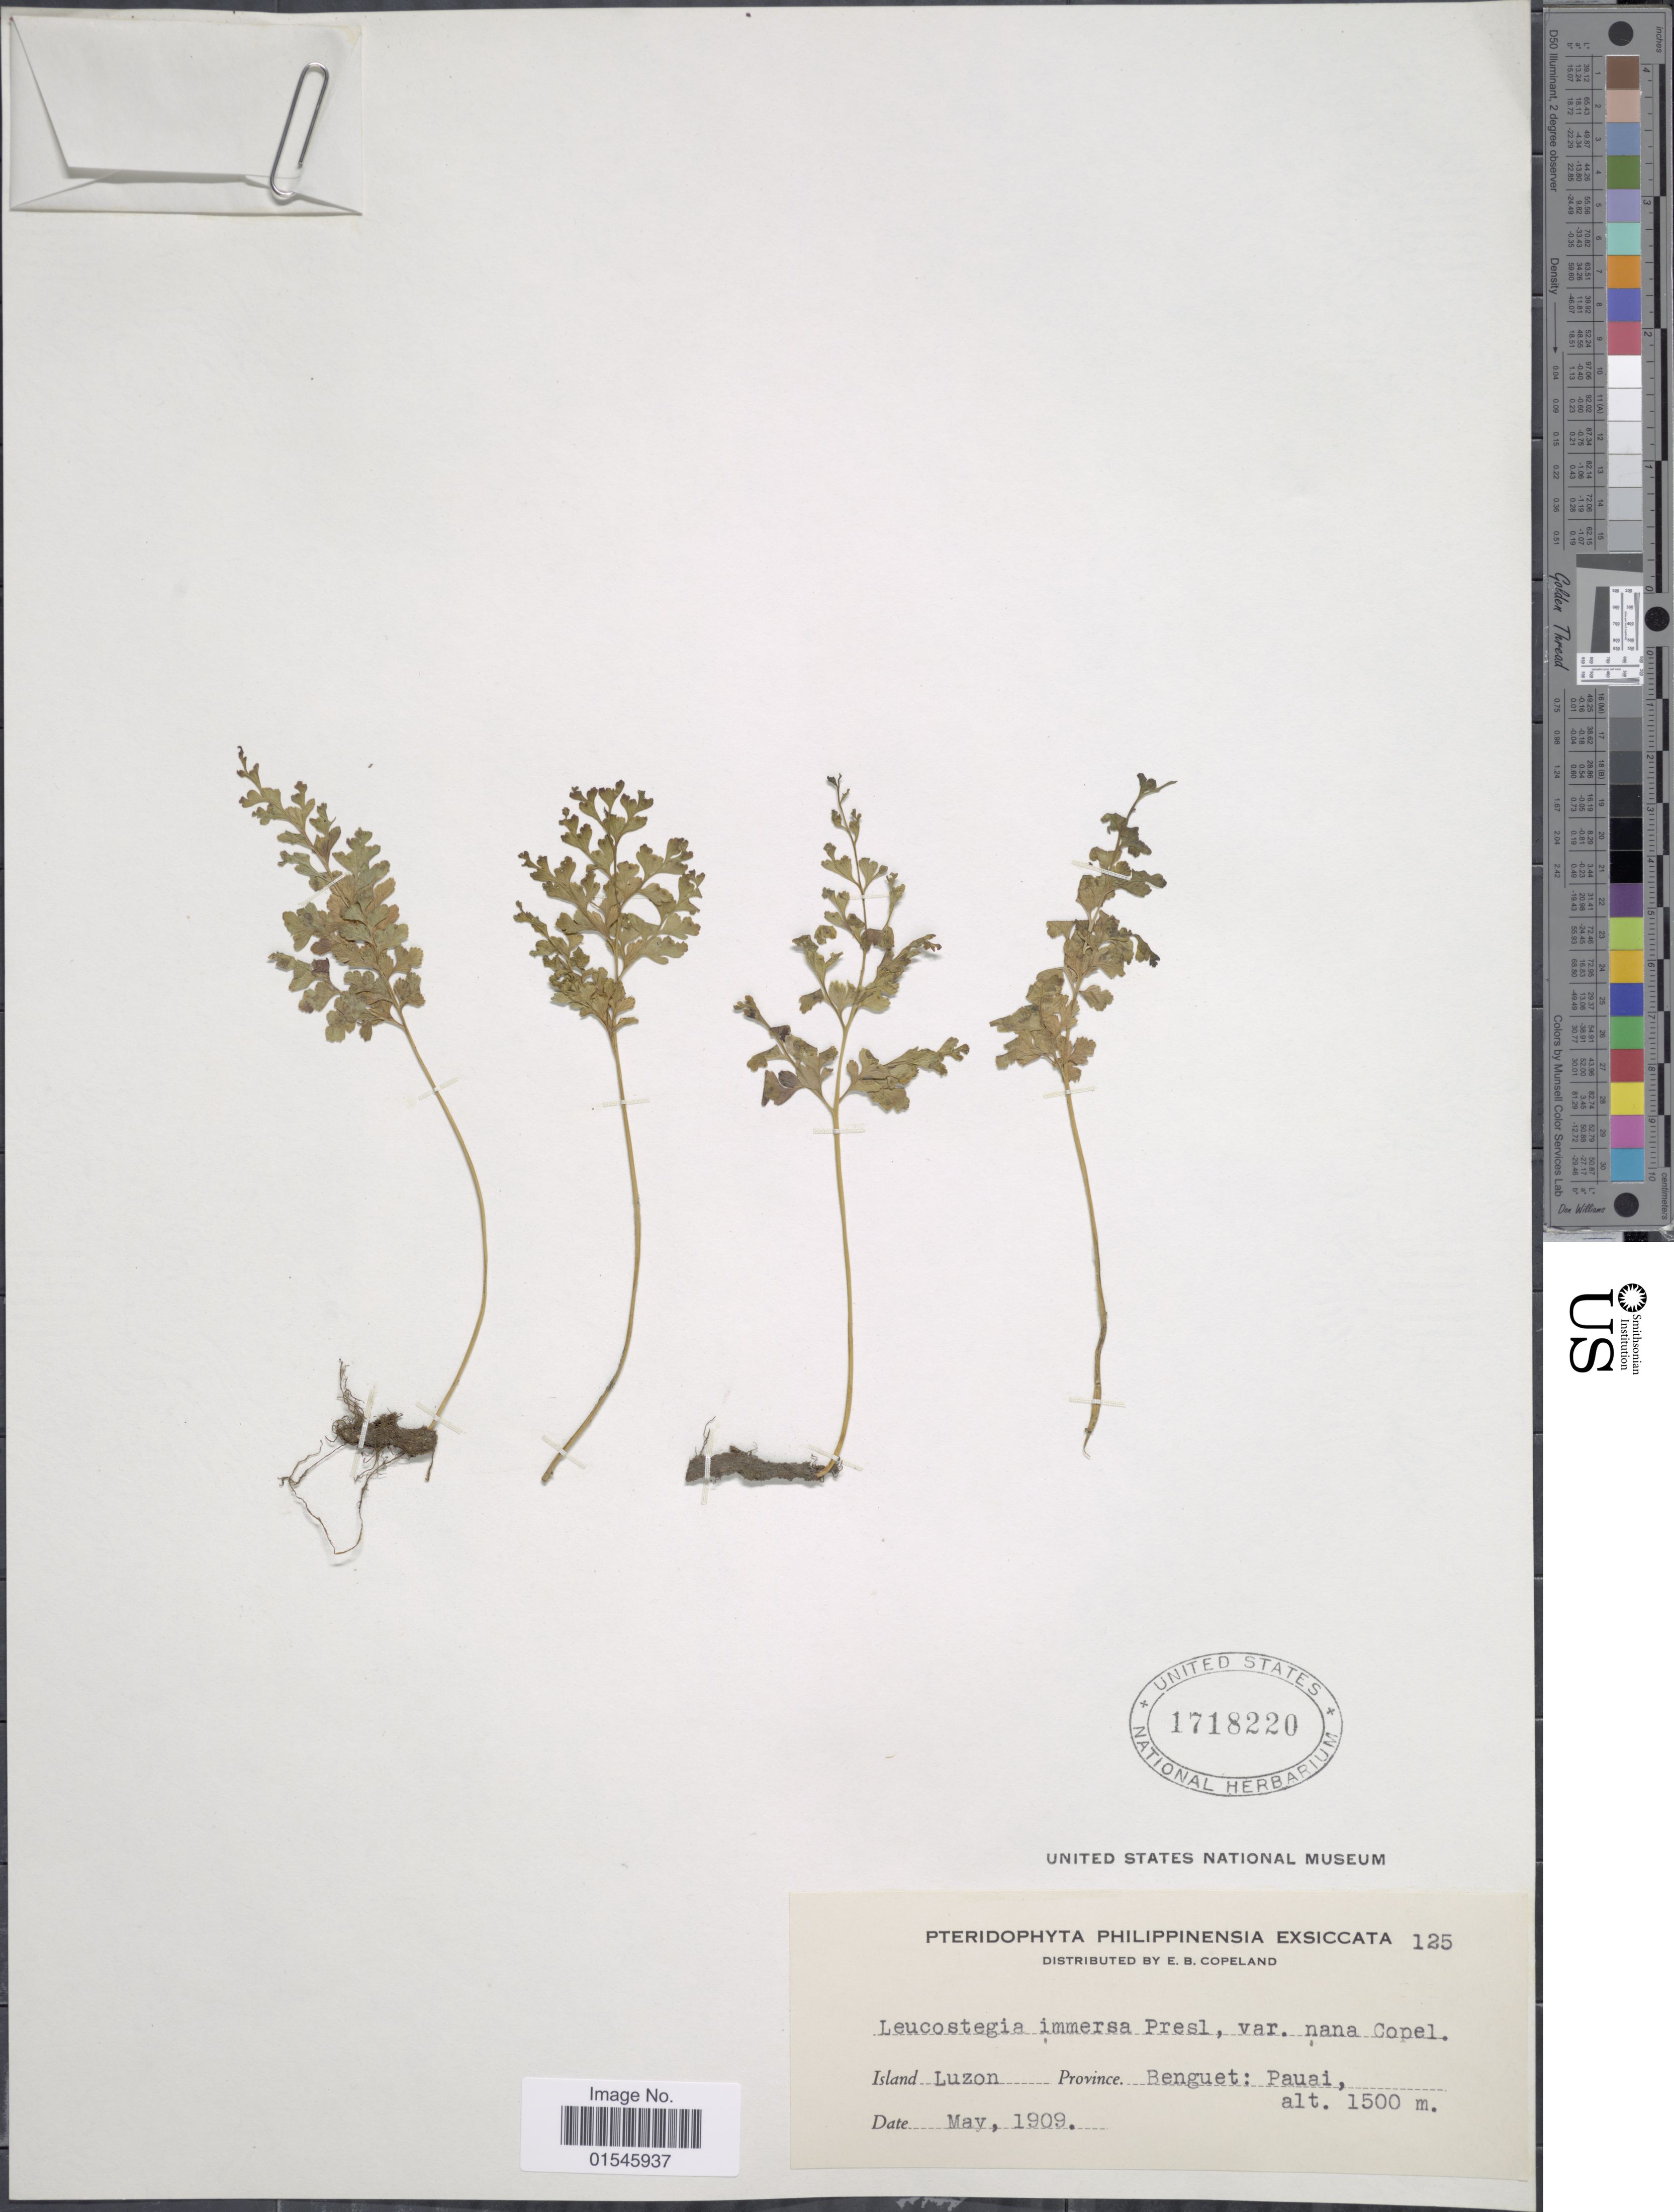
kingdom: Plantae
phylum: Tracheophyta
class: Polypodiopsida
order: Polypodiales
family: Hypodematiaceae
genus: Leucostegia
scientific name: Leucostegia truncata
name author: (D. Don) Fraser-Jenk.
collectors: E. B. Copeland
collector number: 125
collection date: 1909-05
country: Philippines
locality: Island Luzon, province Benguet: Pauai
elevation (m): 1500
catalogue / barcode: US 1718220